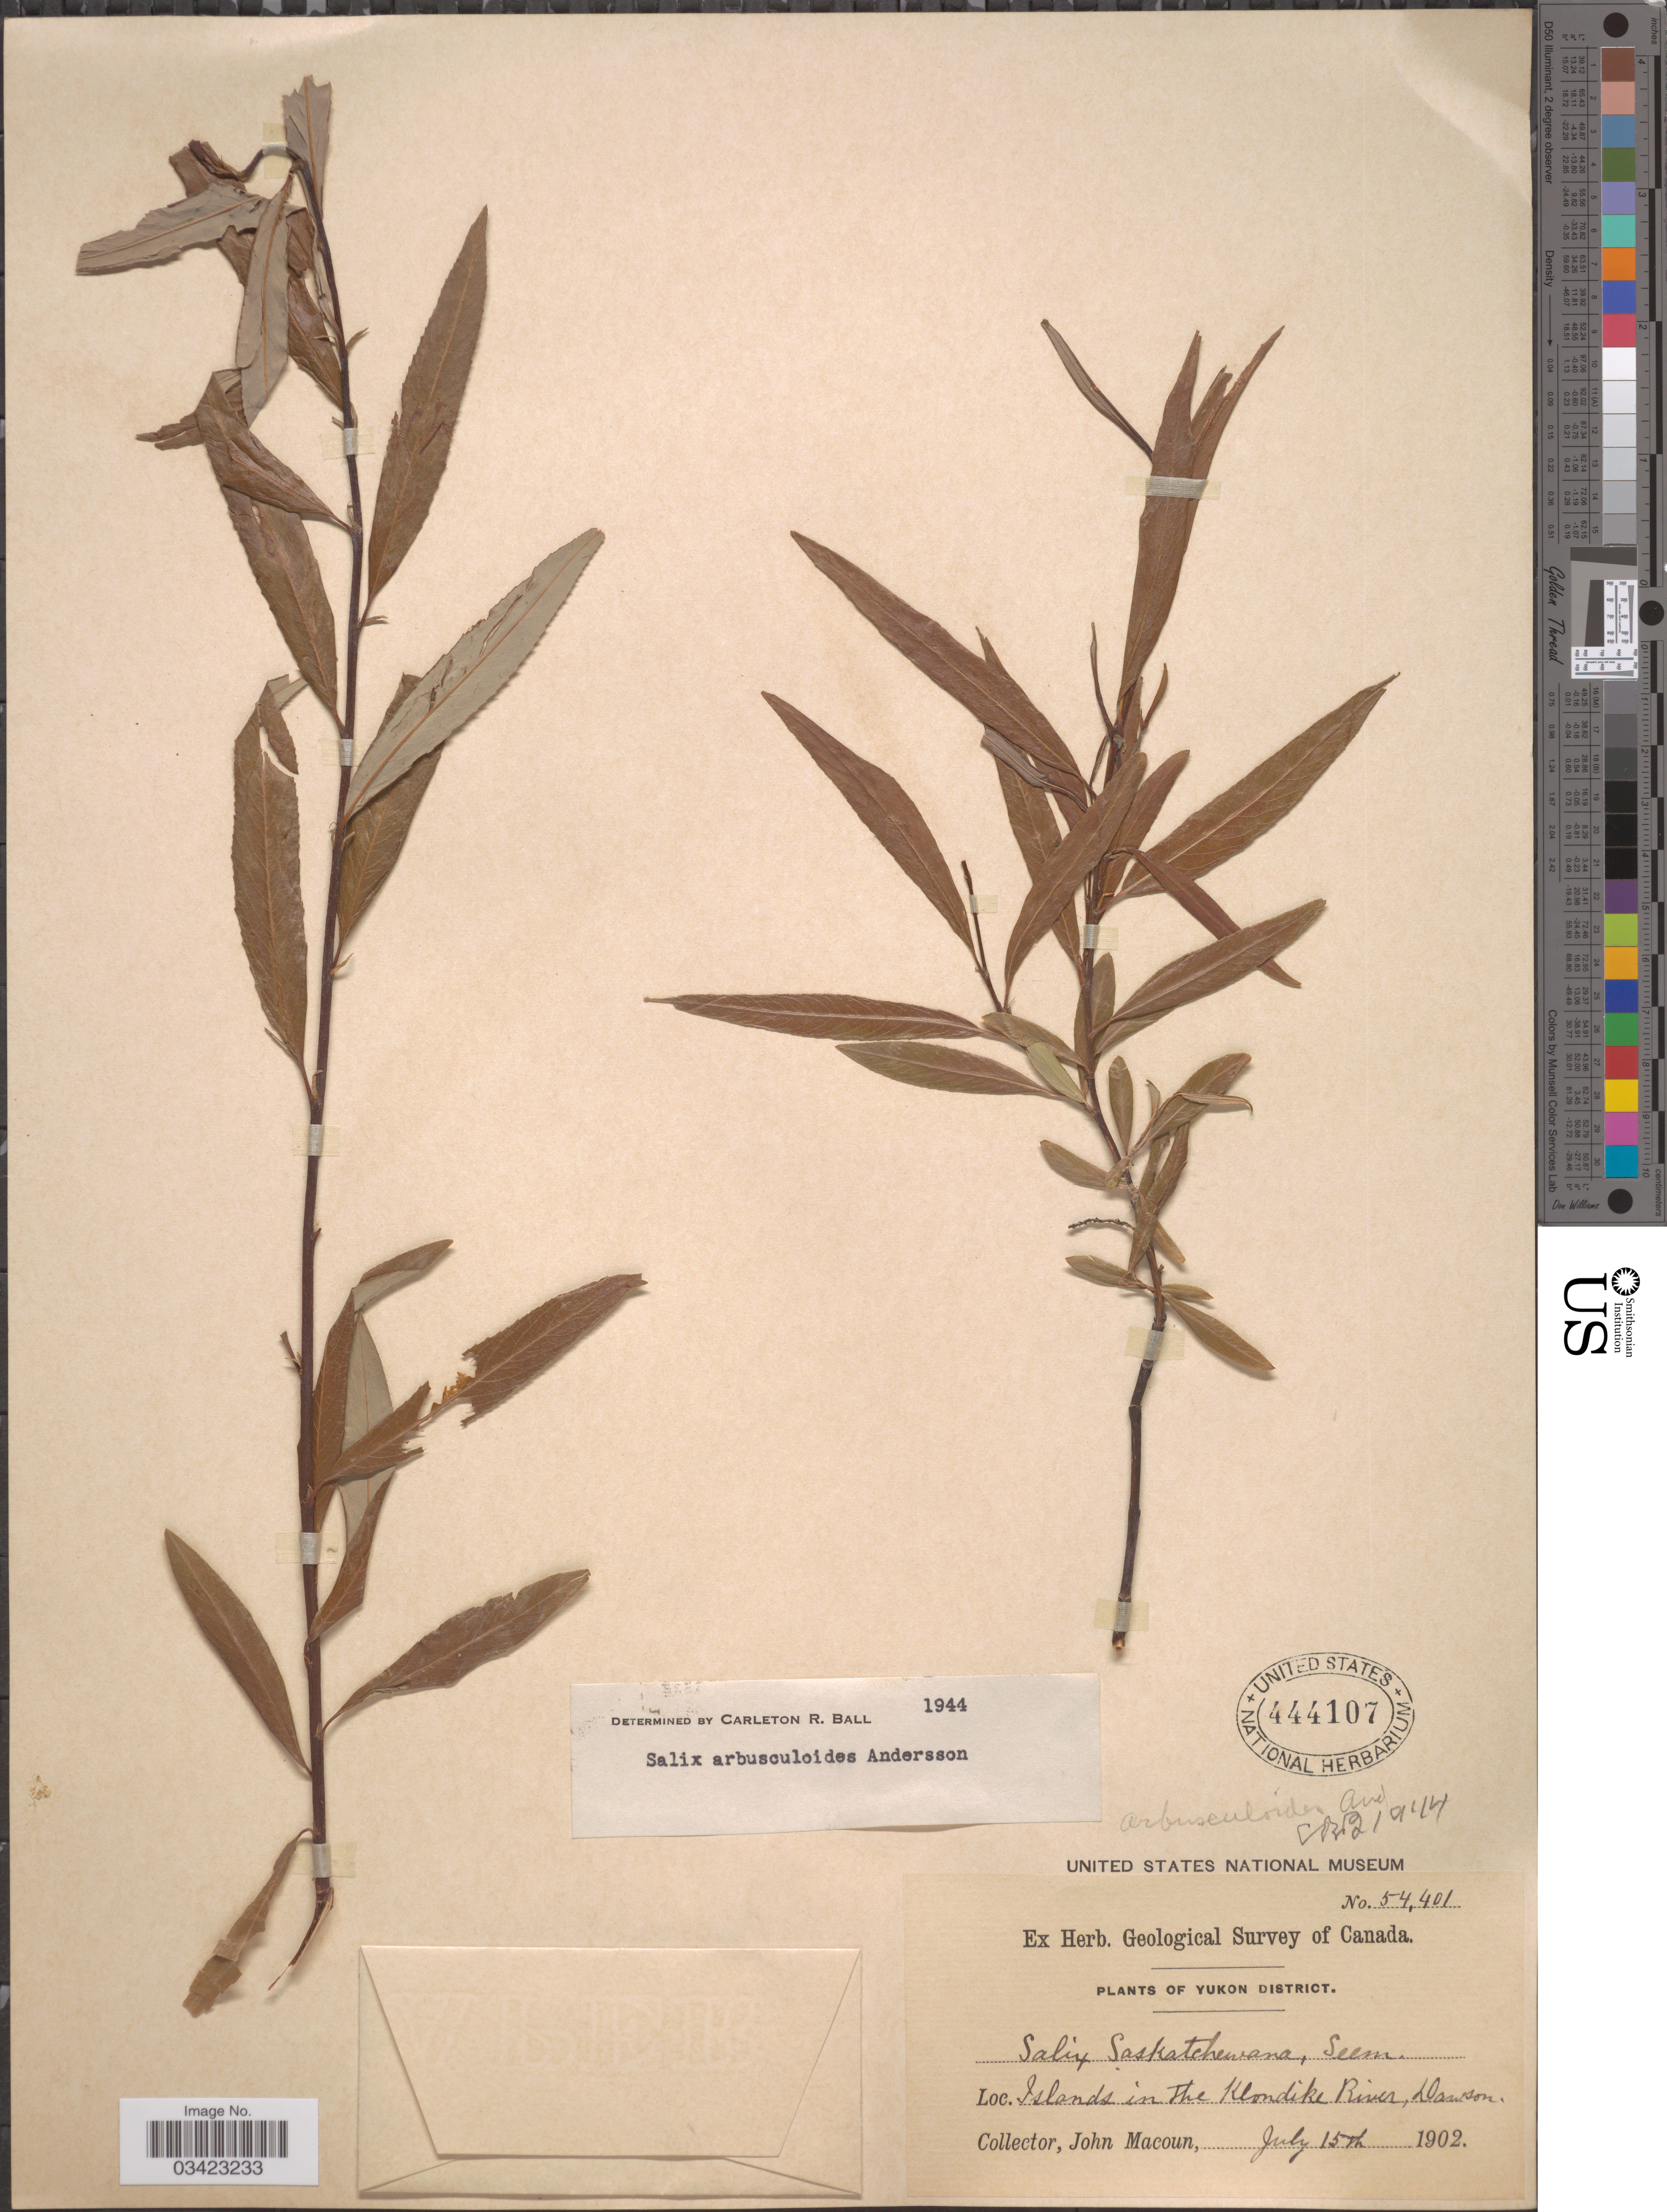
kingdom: Plantae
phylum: Tracheophyta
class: Magnoliopsida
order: Malpighiales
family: Salicaceae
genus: Salix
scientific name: Salix arbusculoides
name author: Andersson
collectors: J. Macoun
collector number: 54401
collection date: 1902-07-15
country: Canada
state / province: Yukon Territory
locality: Yukon District. Islands in the Klondike River, Dawson.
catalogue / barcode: US 444107